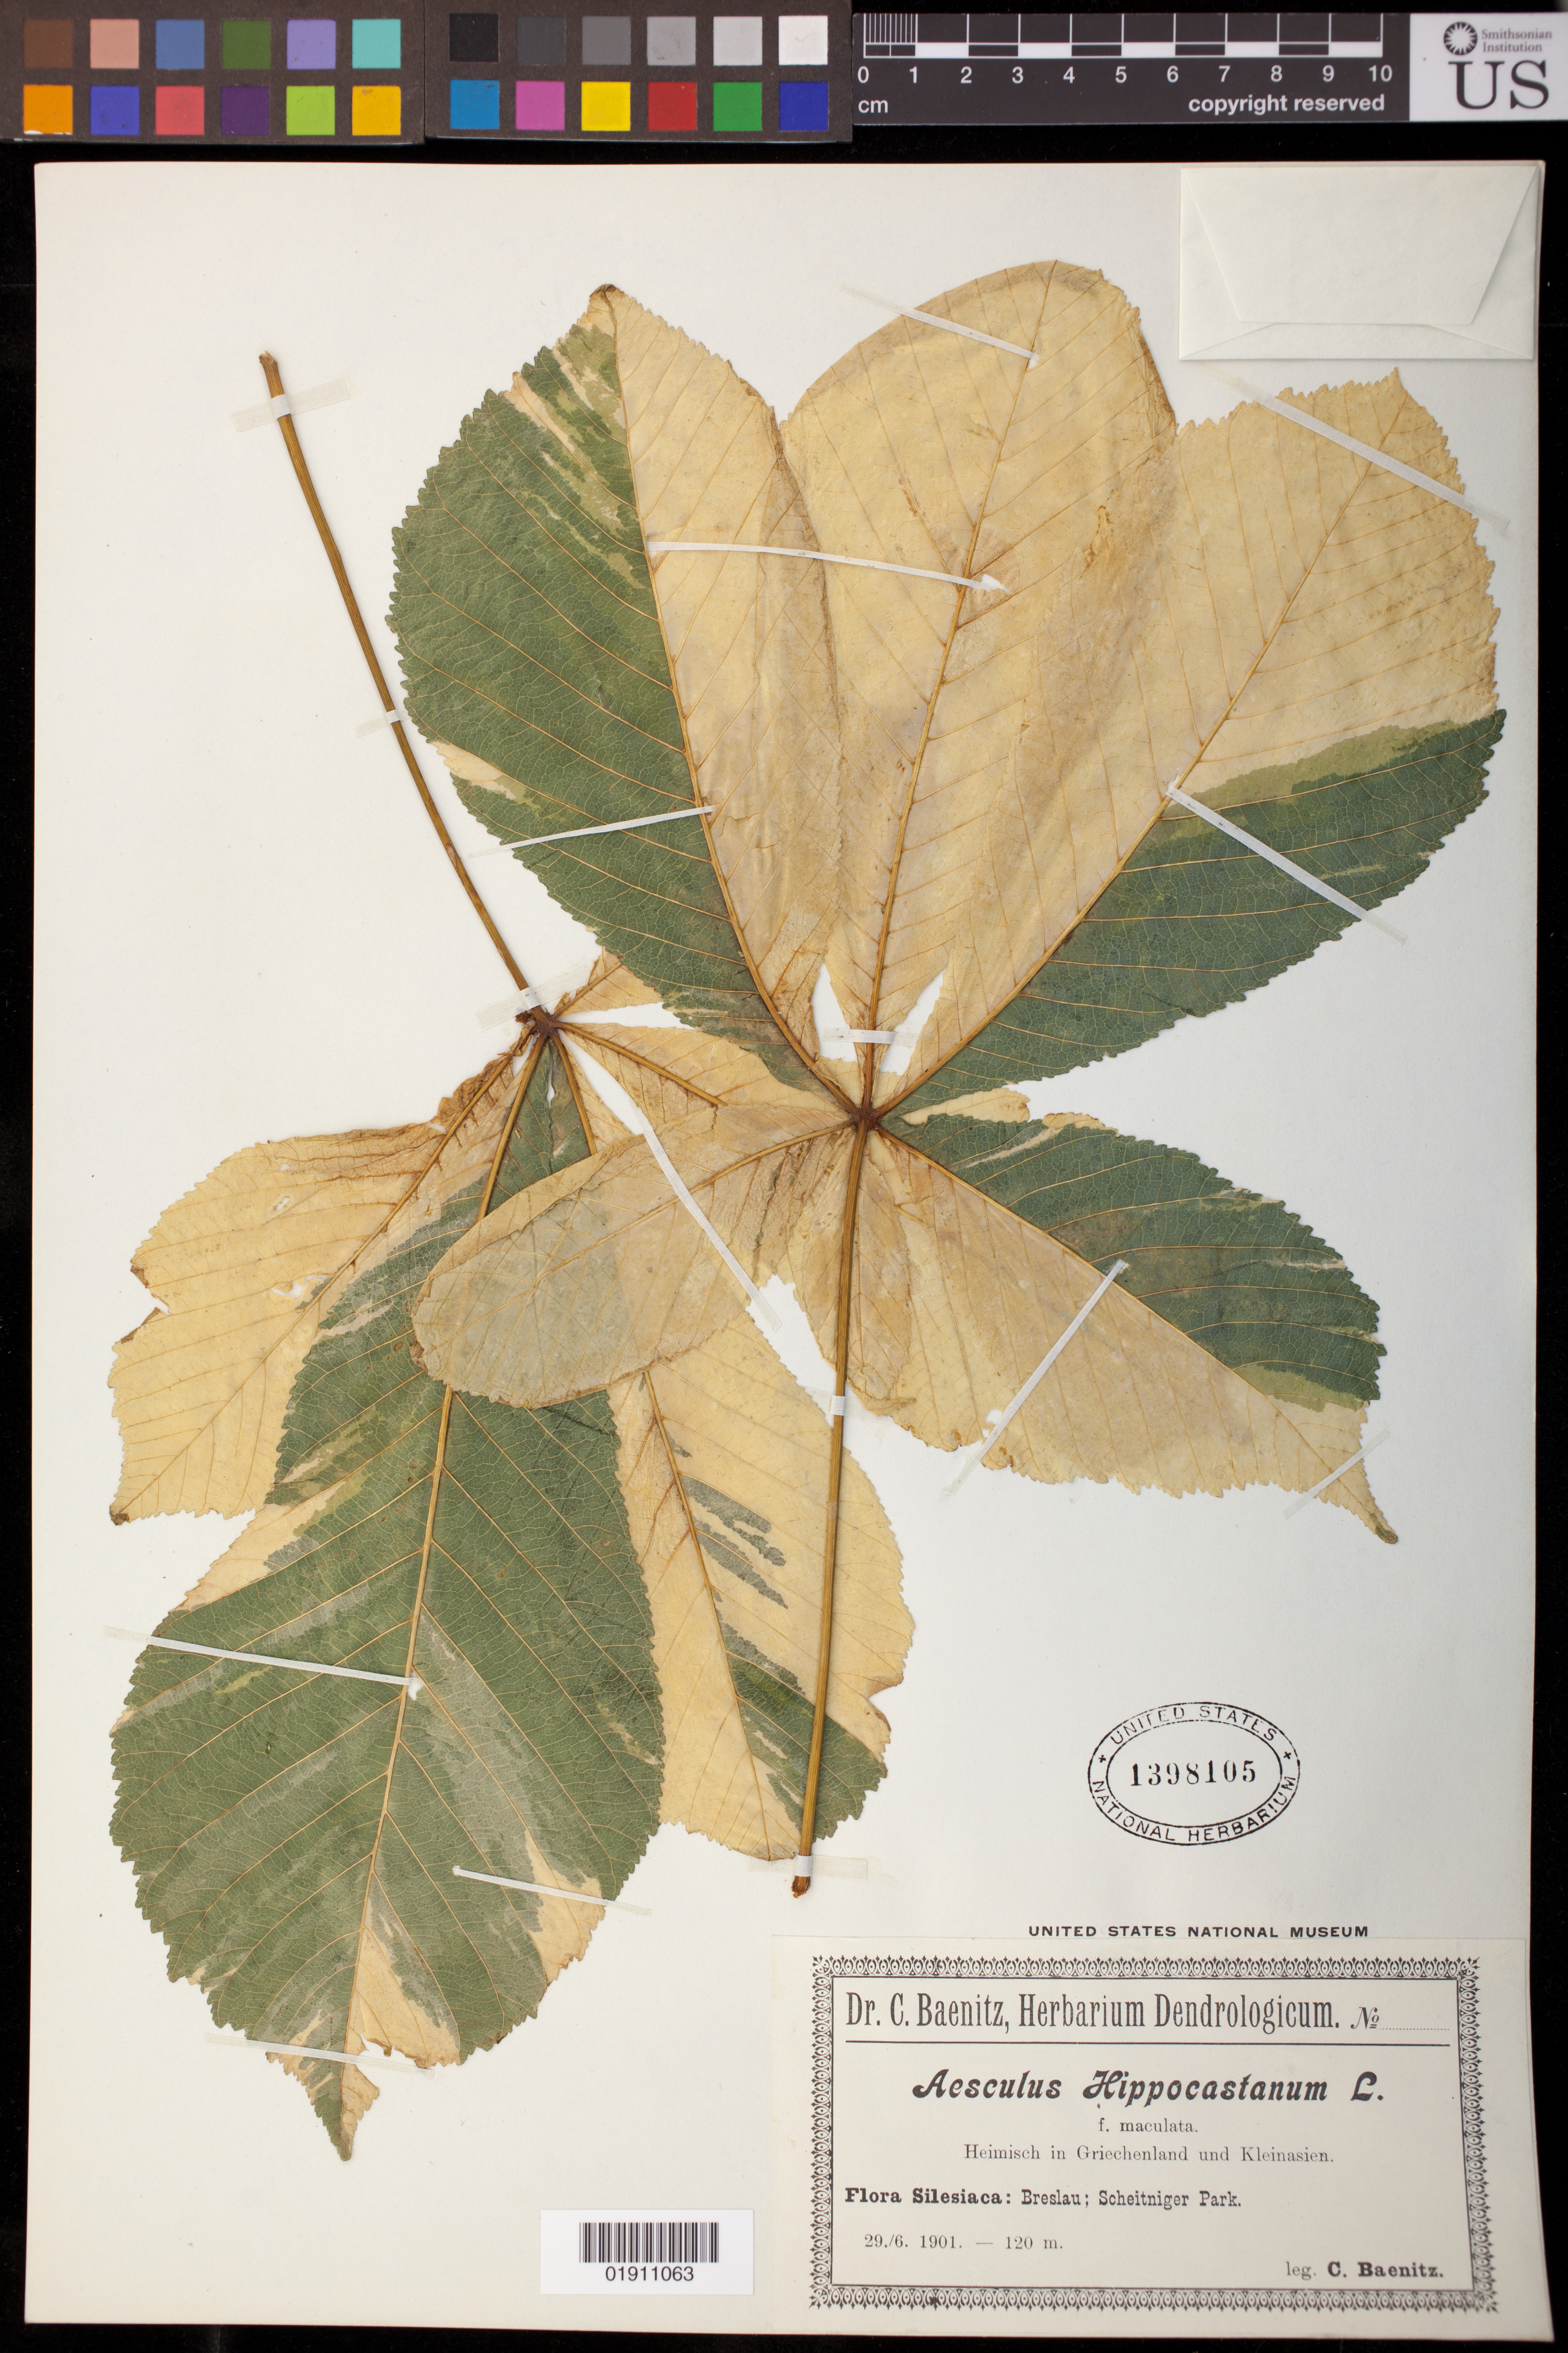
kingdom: Plantae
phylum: Tracheophyta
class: Magnoliopsida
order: Sapindales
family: Sapindaceae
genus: Aesculus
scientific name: Aesculus hippocastanum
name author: L.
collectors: C. G. Baenitz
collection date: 1901-06-29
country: Poland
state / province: Dolnoslaskie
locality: Breslau: Scheitniger Park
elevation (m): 120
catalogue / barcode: US 1398105